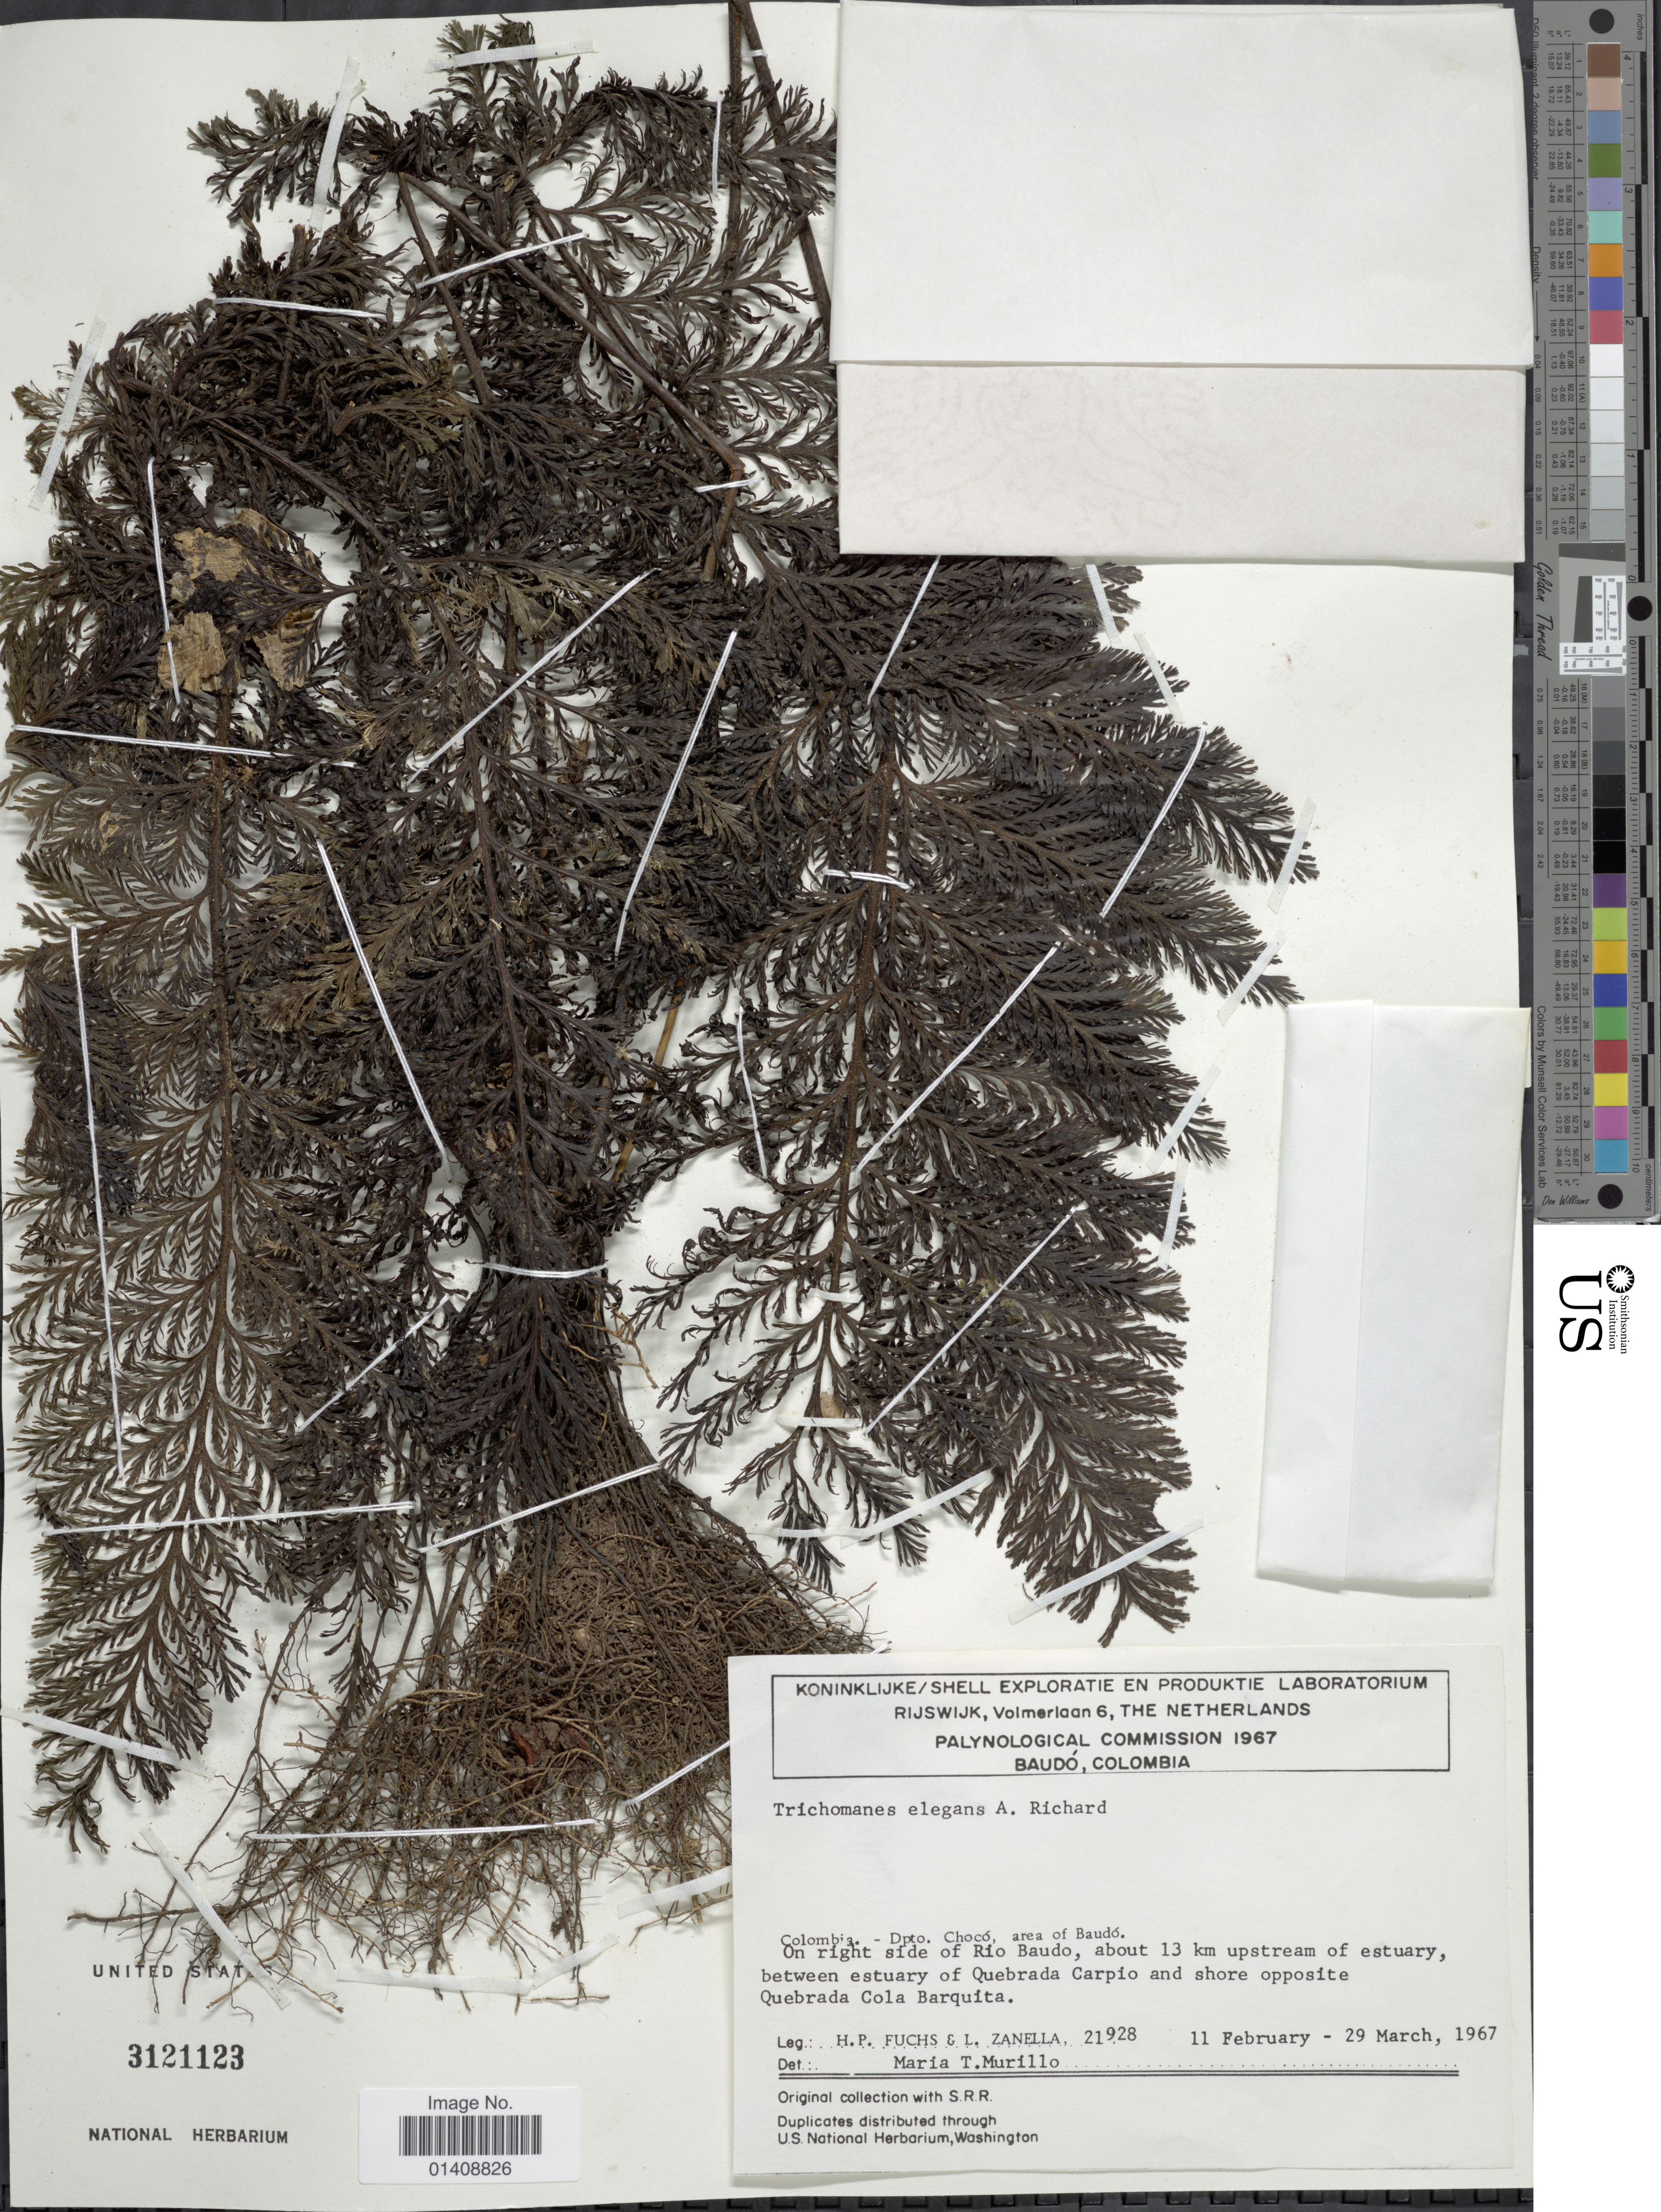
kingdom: Plantae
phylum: Tracheophyta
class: Polypodiopsida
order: Hymenophyllales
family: Hymenophyllaceae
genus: Trichomanes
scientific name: Trichomanes elegans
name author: Rich.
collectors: H. P. Fuchs & L. Zanella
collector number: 21928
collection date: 1967-02-11/1967-03-29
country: Colombia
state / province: Chocó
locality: Area Baudo. On right side of Rio Baudo, about 13 km upstream of estuary, between estuary of Quebrada carpio and shore opposite Quebrada Cola Barquita.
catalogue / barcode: US 3121123